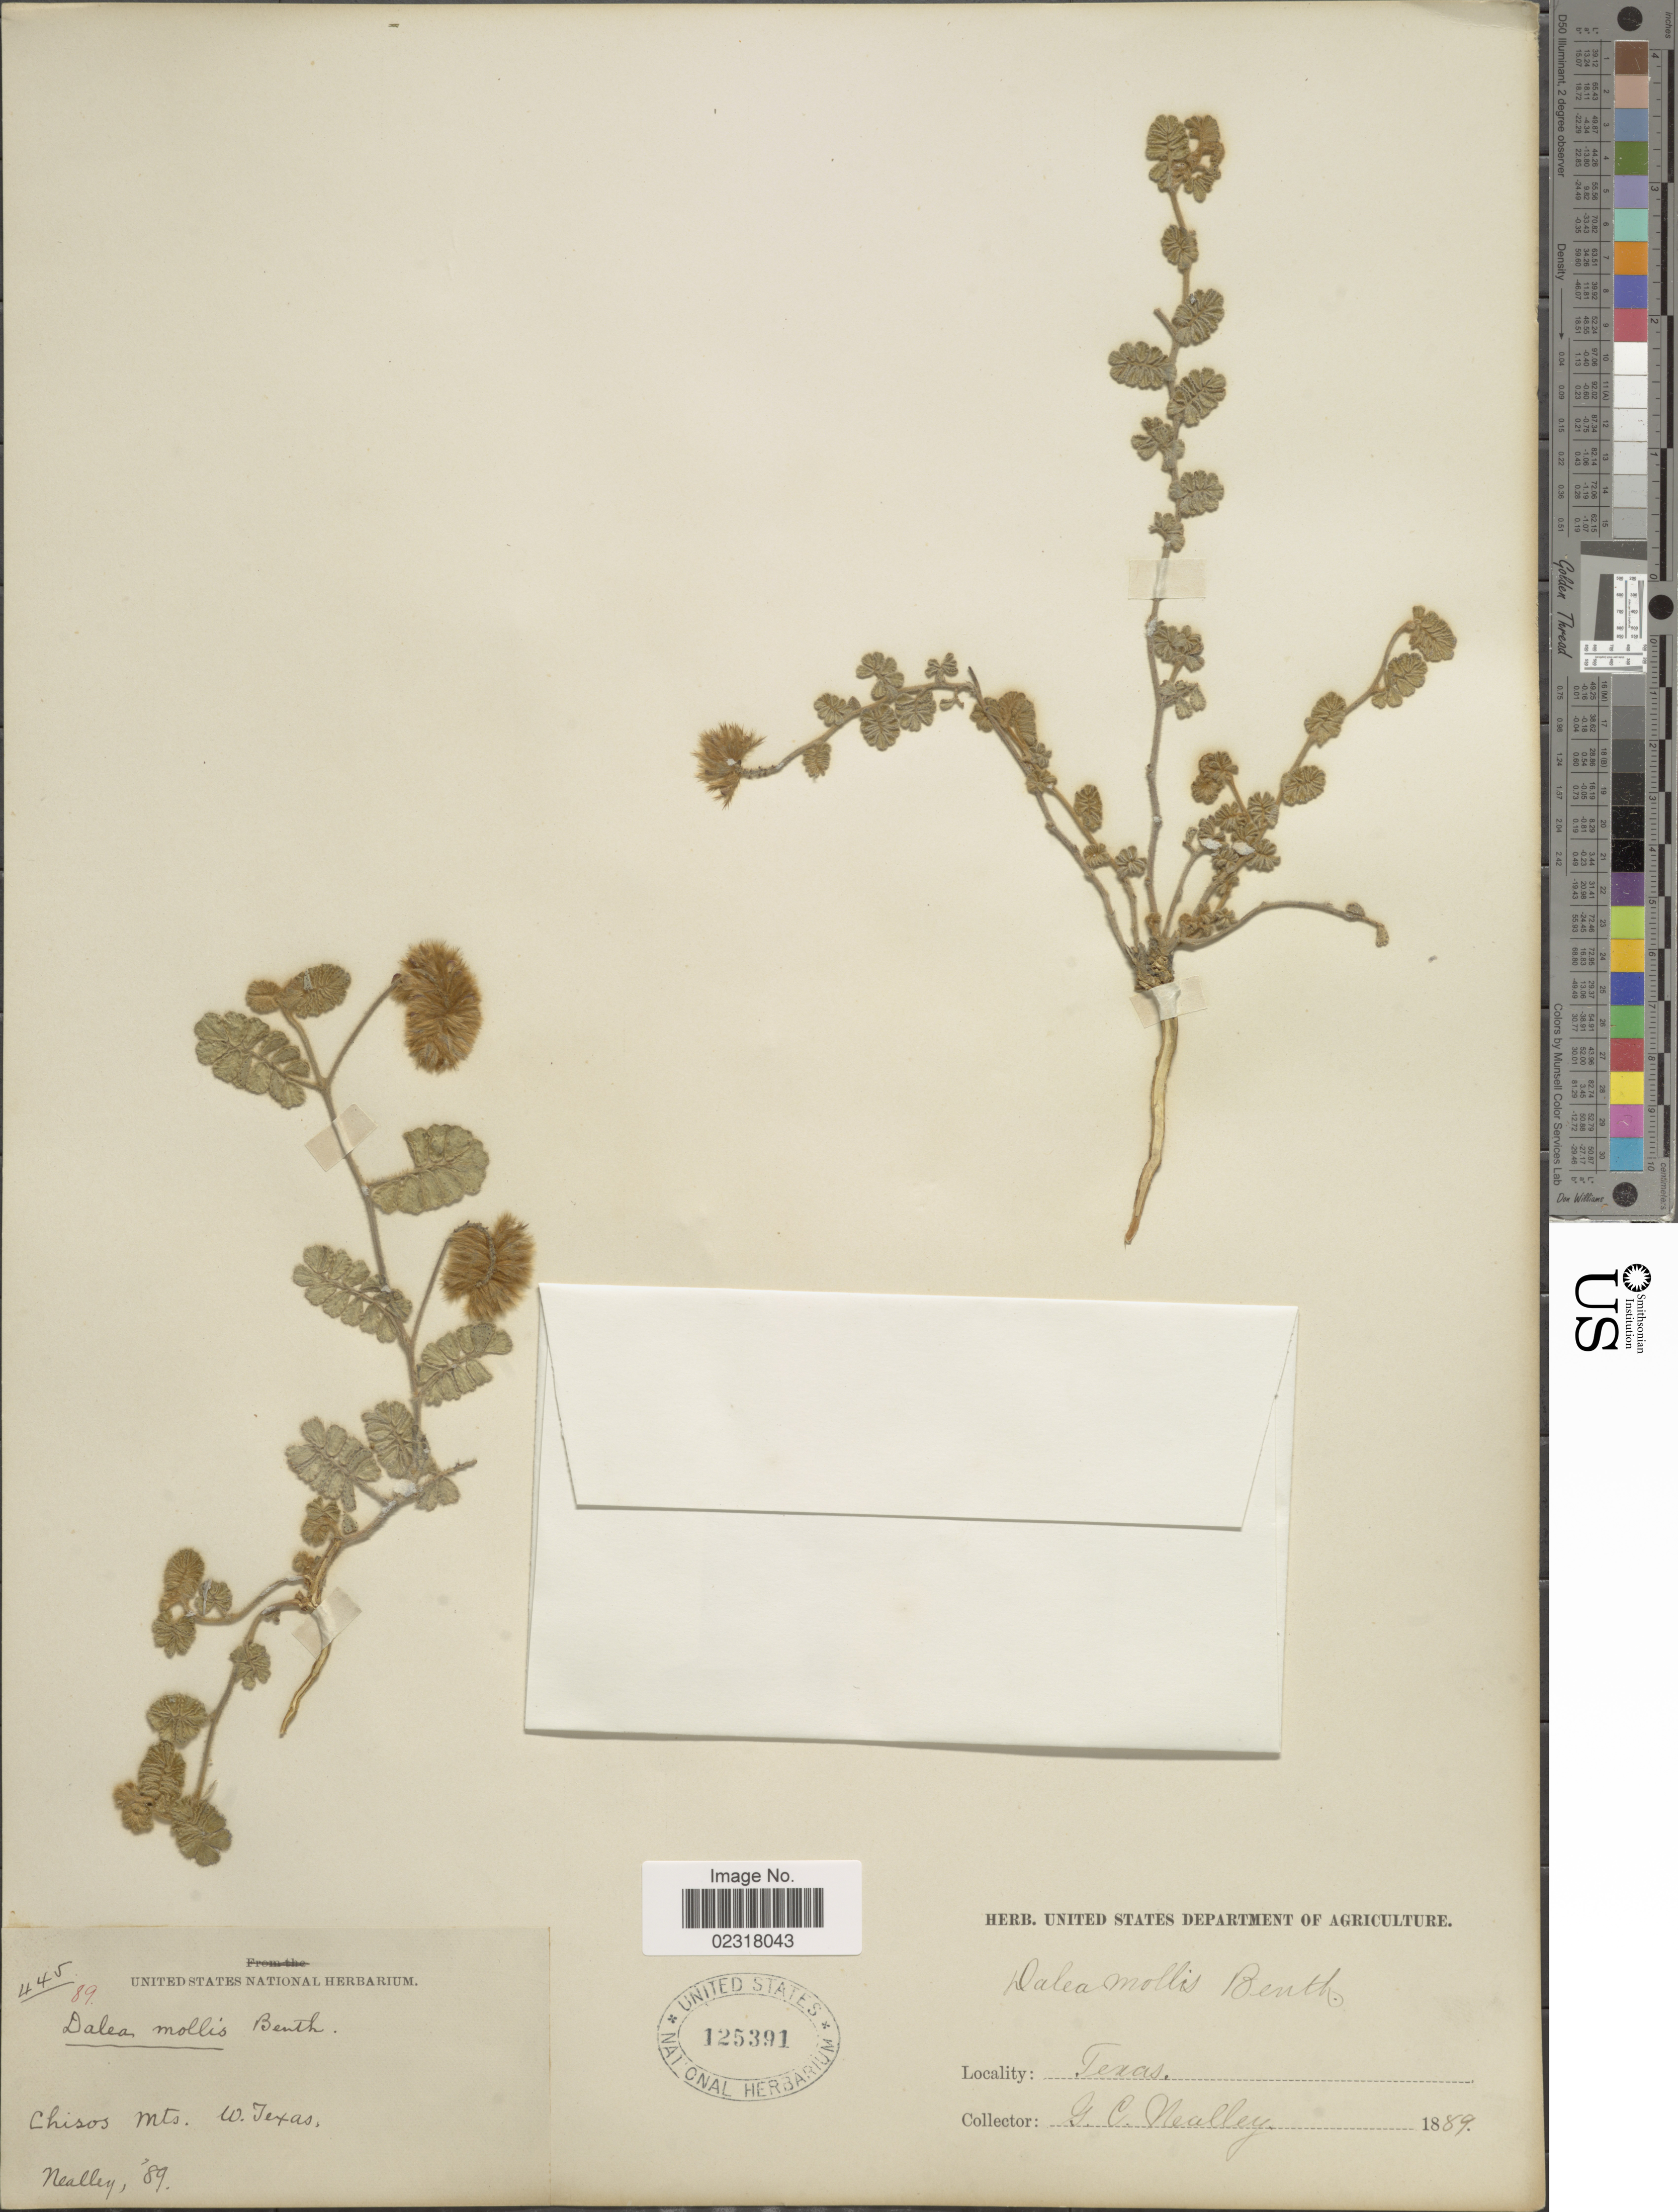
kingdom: Plantae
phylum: Tracheophyta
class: Magnoliopsida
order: Fabales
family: Fabaceae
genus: Dalea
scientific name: Dalea neomexicana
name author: (A. Gray) Cory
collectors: G. Neally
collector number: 445/89?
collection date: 1889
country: United States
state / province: Texas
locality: Chisos Mts., W. Texas.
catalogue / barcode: US 125391